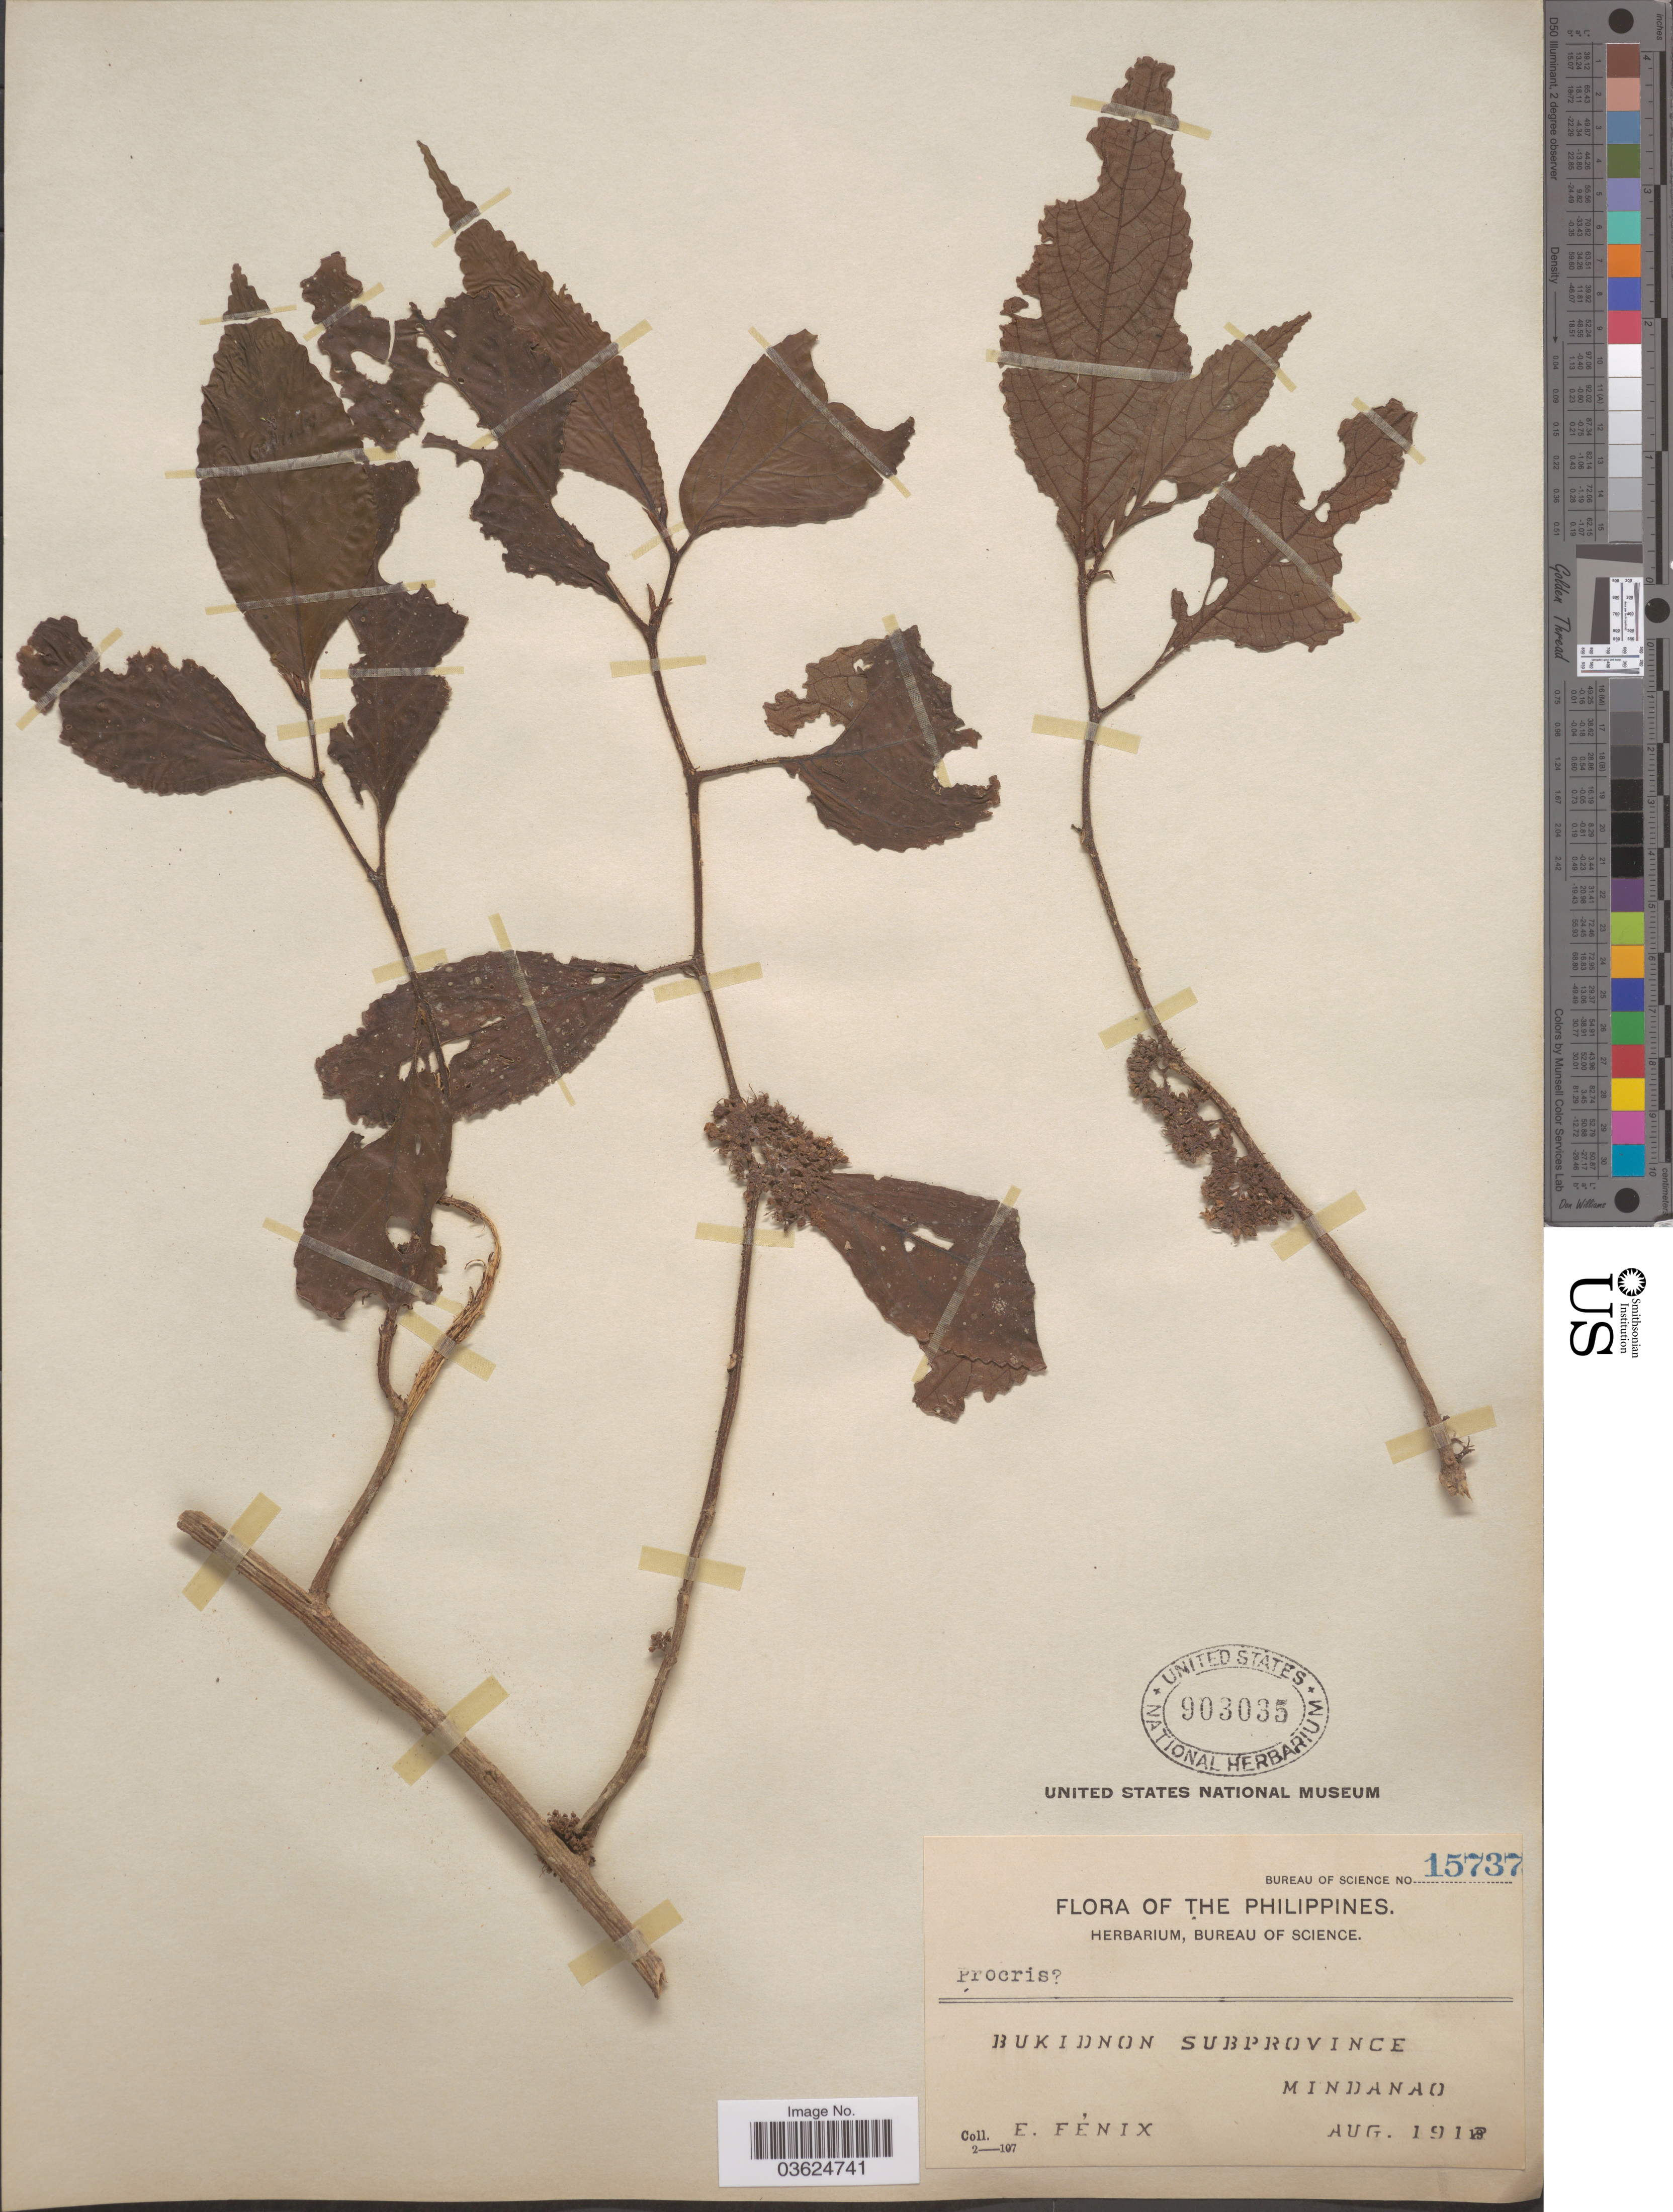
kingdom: Plantae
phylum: Tracheophyta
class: Magnoliopsida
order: Rosales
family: Urticaceae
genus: Procris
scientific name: Procris sp.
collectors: E. Fénix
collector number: Bureau of Science 15737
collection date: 1912-08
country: Philippines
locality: Bukidnon Subprovince. Mindanao.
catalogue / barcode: US 903035